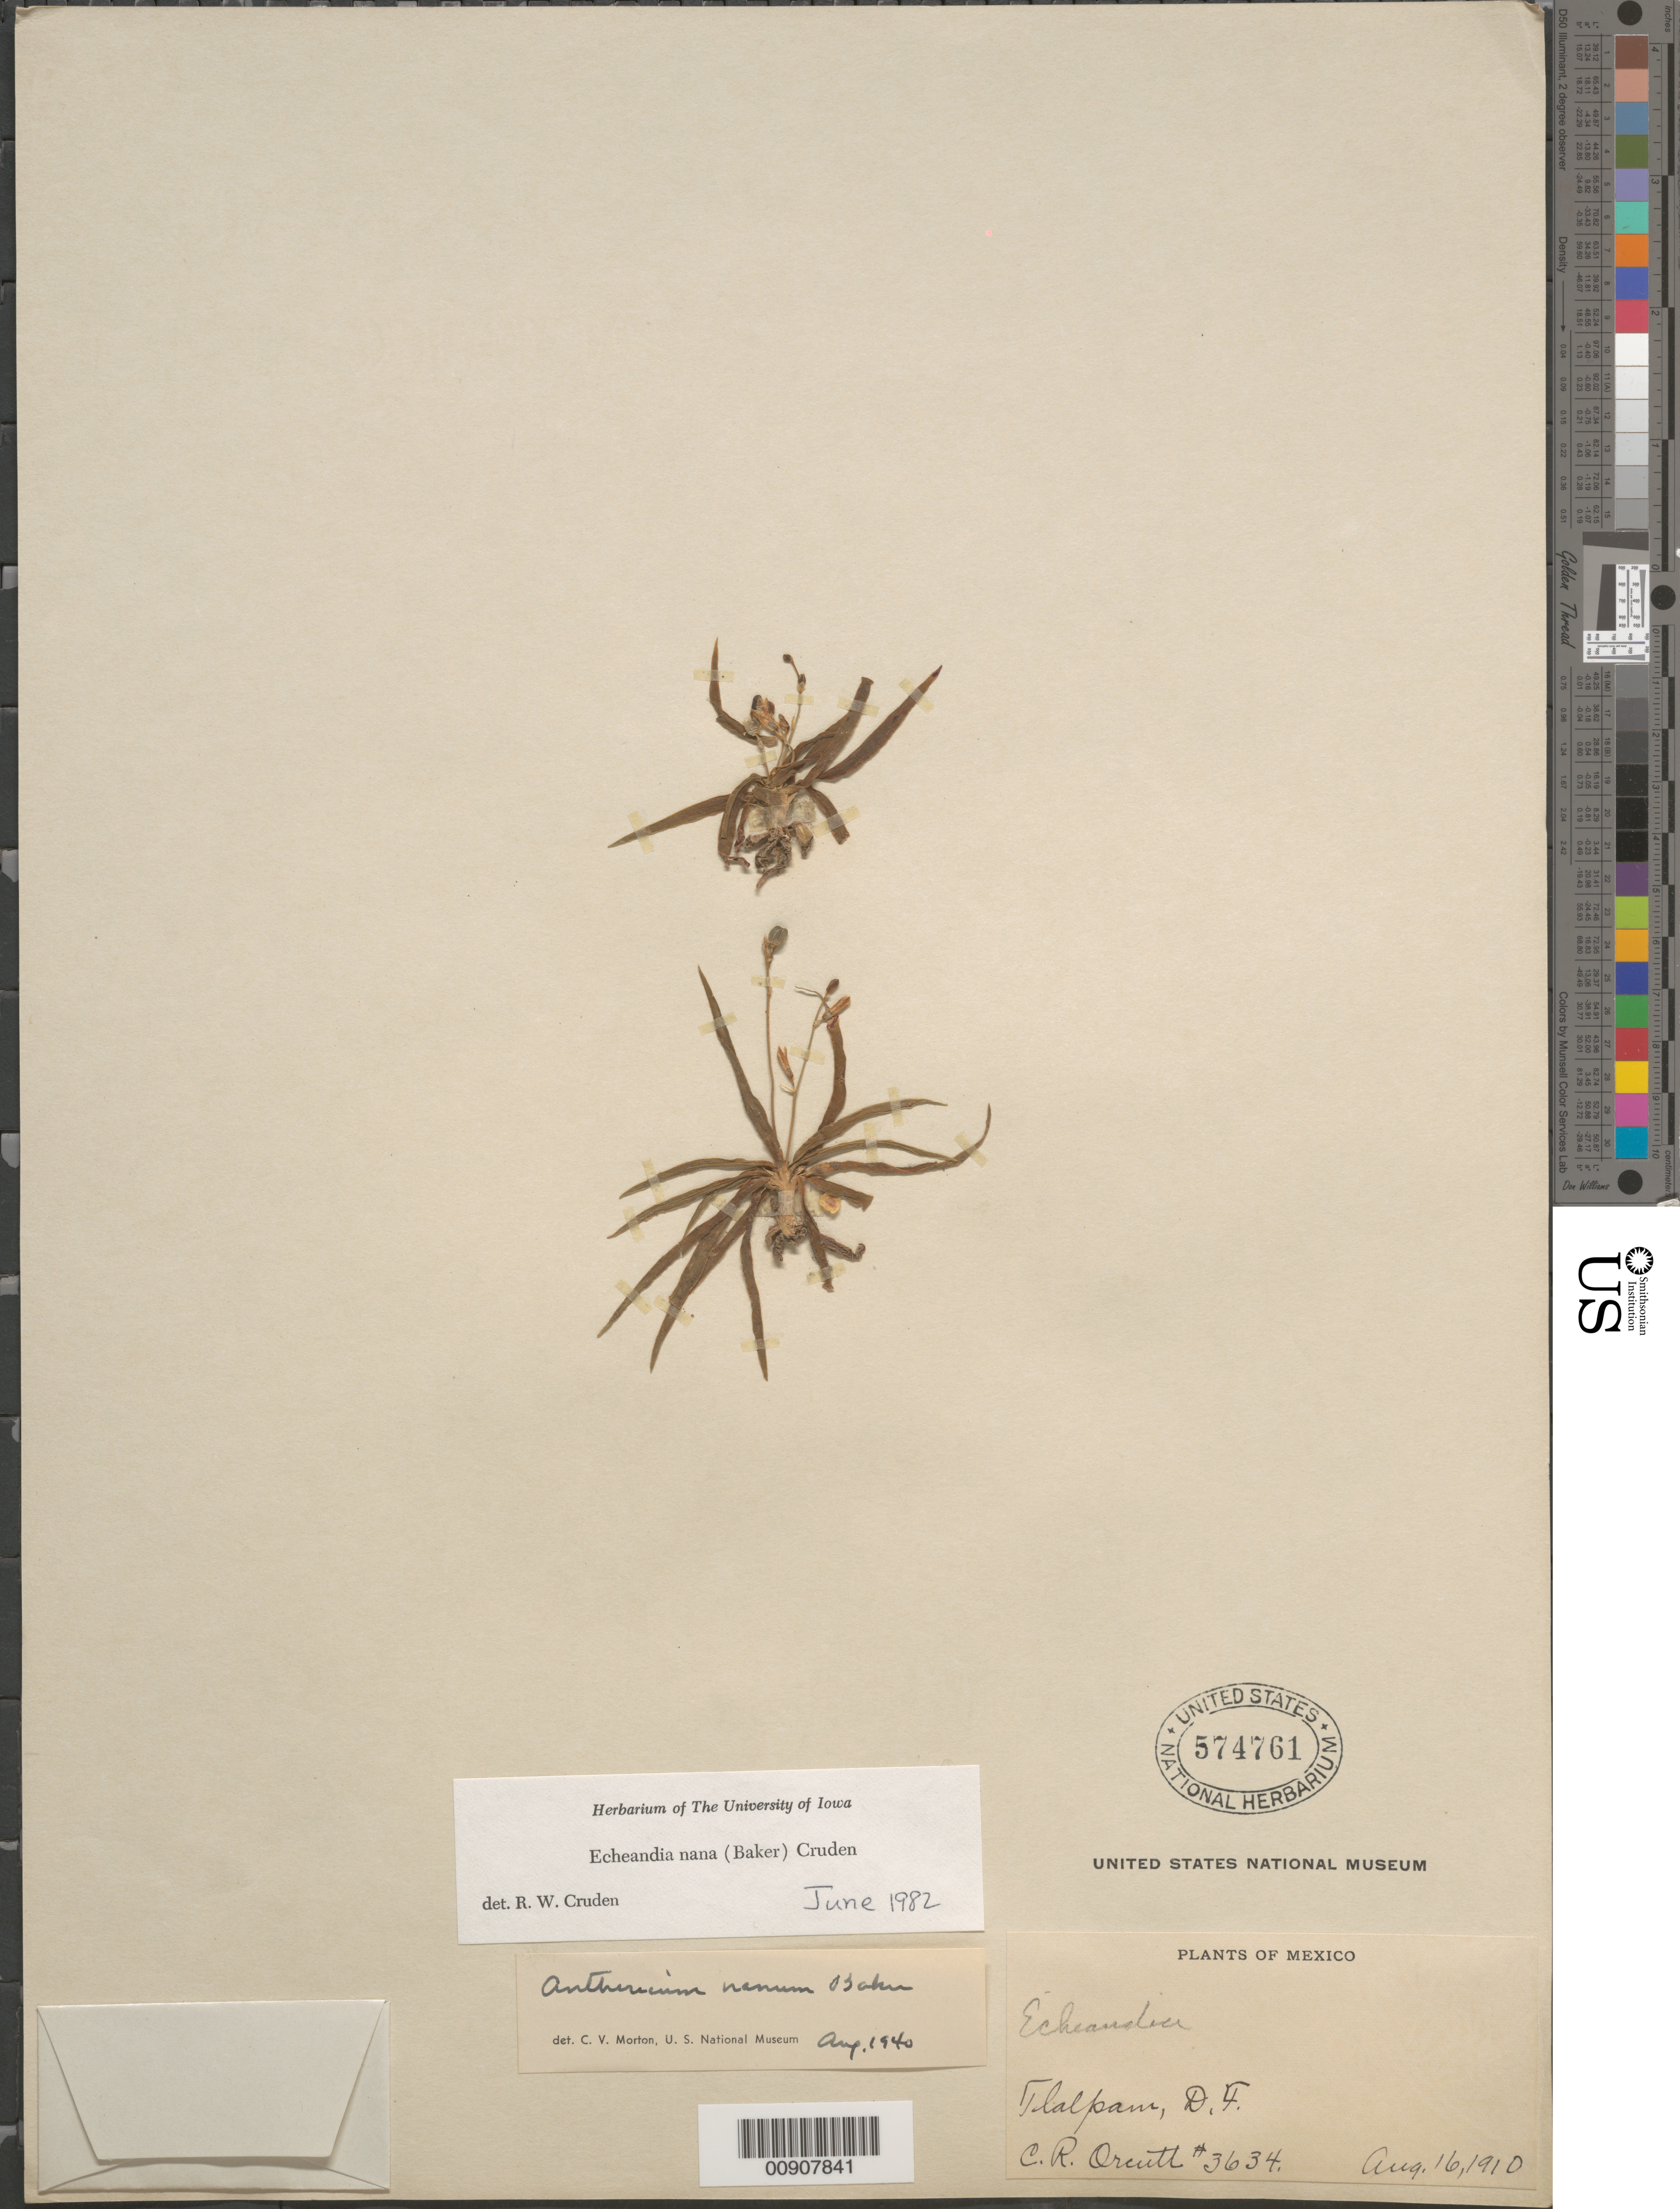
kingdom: Plantae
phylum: Tracheophyta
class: Liliopsida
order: Asparagales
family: Asparagaceae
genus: Echeandia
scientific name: Echeandia nana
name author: (Baker) Cruden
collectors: C. R. Orcutt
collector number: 3634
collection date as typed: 16 Aug 1910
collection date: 1910-08-16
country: Mexico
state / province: Distrito Federal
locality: Tlalpam, D.F.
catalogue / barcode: US 574761